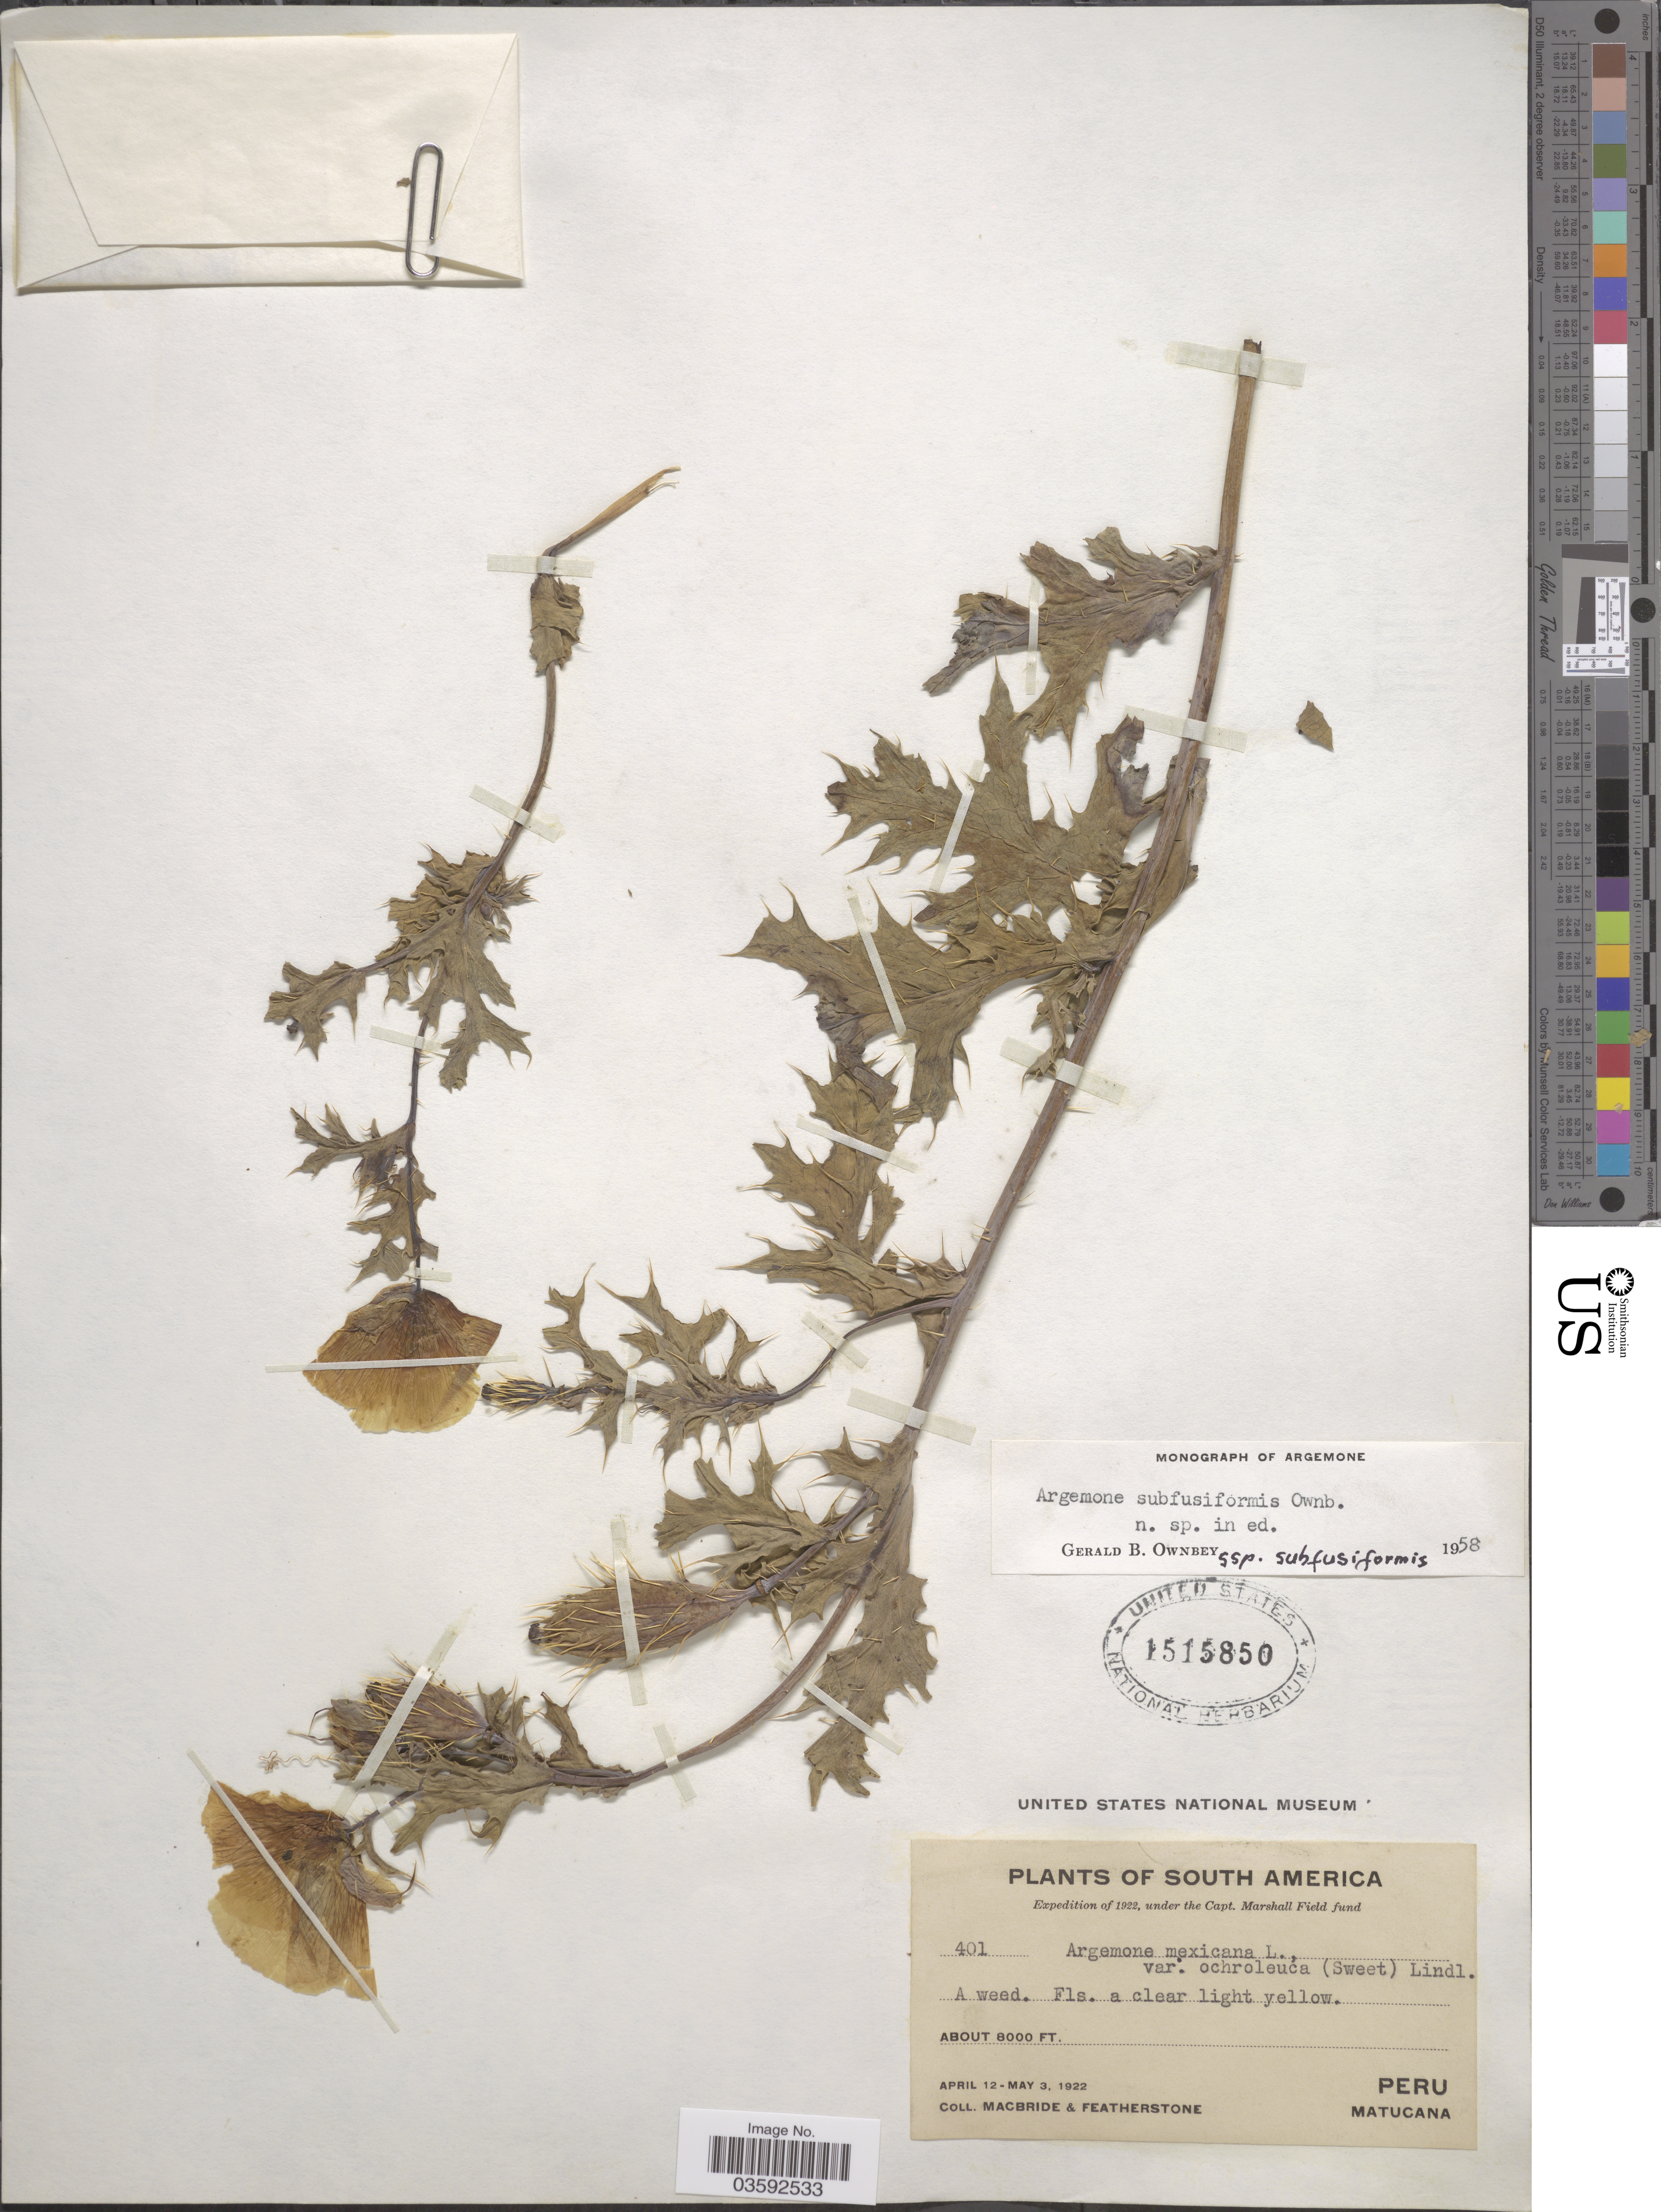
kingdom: Plantae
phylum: Tracheophyta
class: Magnoliopsida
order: Ranunculales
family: Papaveraceae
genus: Argemone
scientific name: Argemone subfusiformis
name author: G.B. Ownbey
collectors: Macbride, -- & -. Featherstone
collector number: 401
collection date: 1922-04-12/1922-05-03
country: Peru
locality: Matucana.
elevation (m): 2438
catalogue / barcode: US 1515850